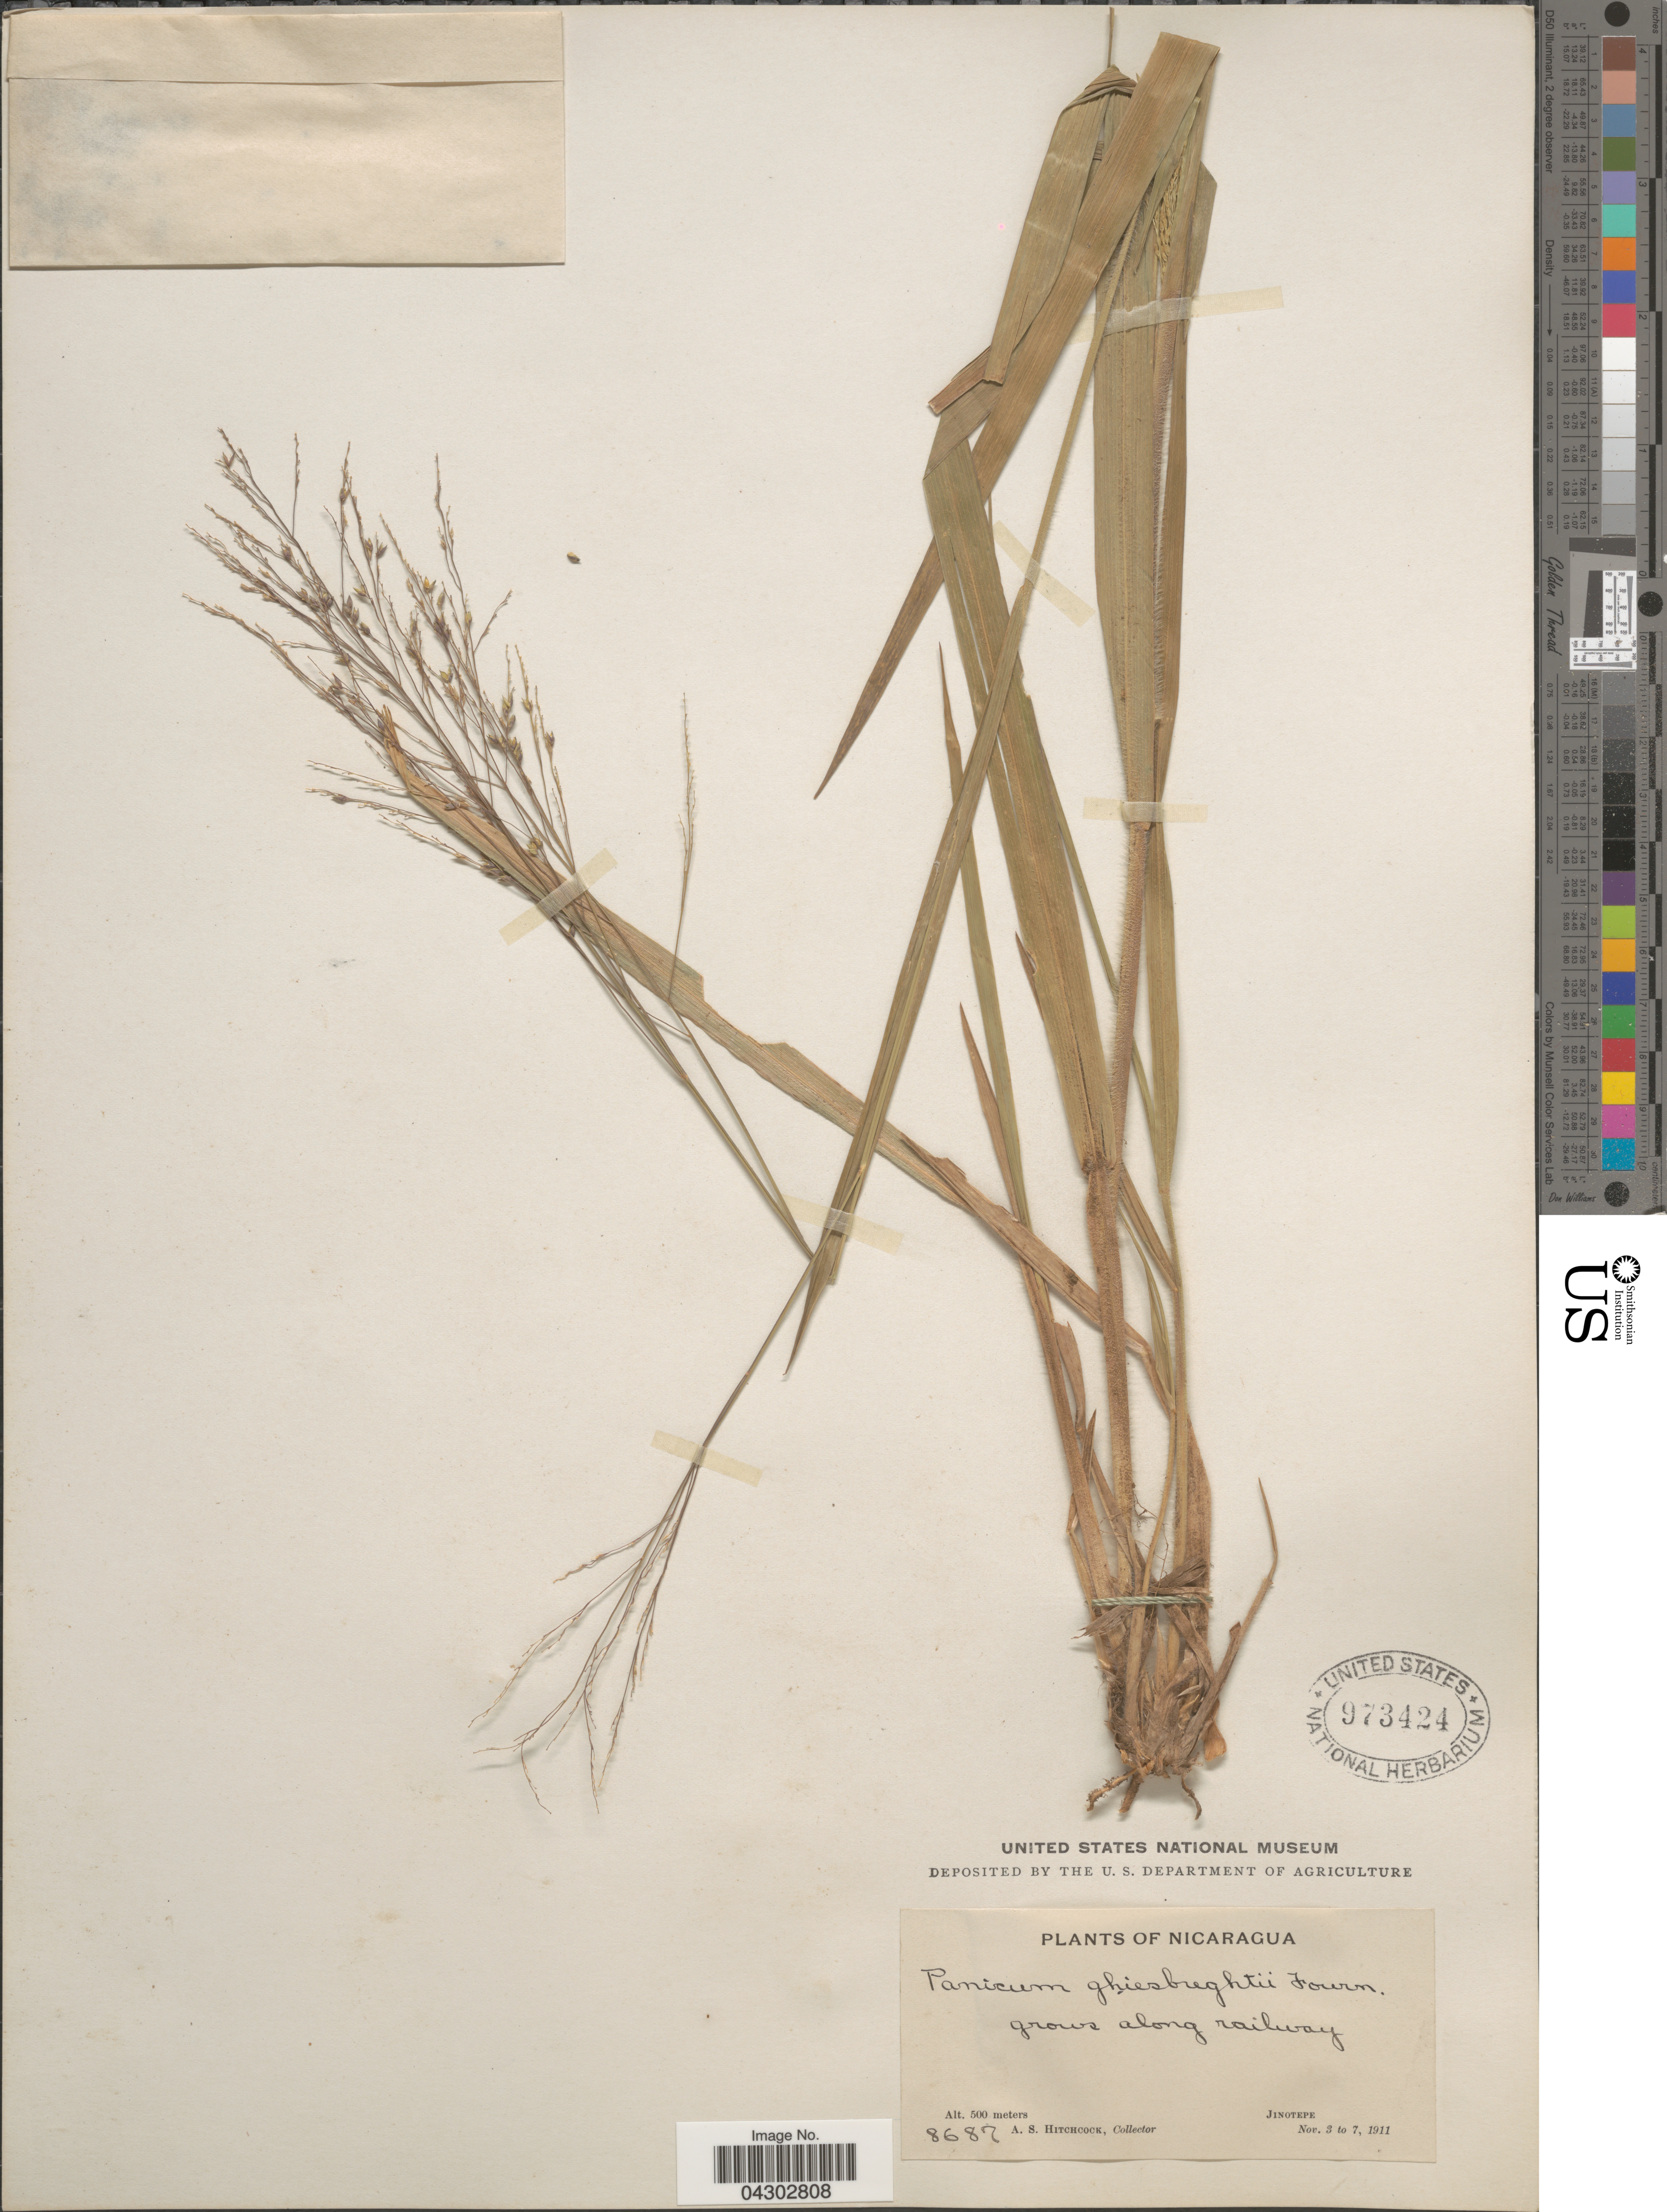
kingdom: Plantae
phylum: Tracheophyta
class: Liliopsida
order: Poales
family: Poaceae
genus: Panicum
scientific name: Panicum ghiesbreghtii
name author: E. Fourn.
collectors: A. S. Hitchcock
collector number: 8687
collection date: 1911-11-03/1911-11-07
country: Nicaragua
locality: Jinotepe.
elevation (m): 500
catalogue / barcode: US 973424